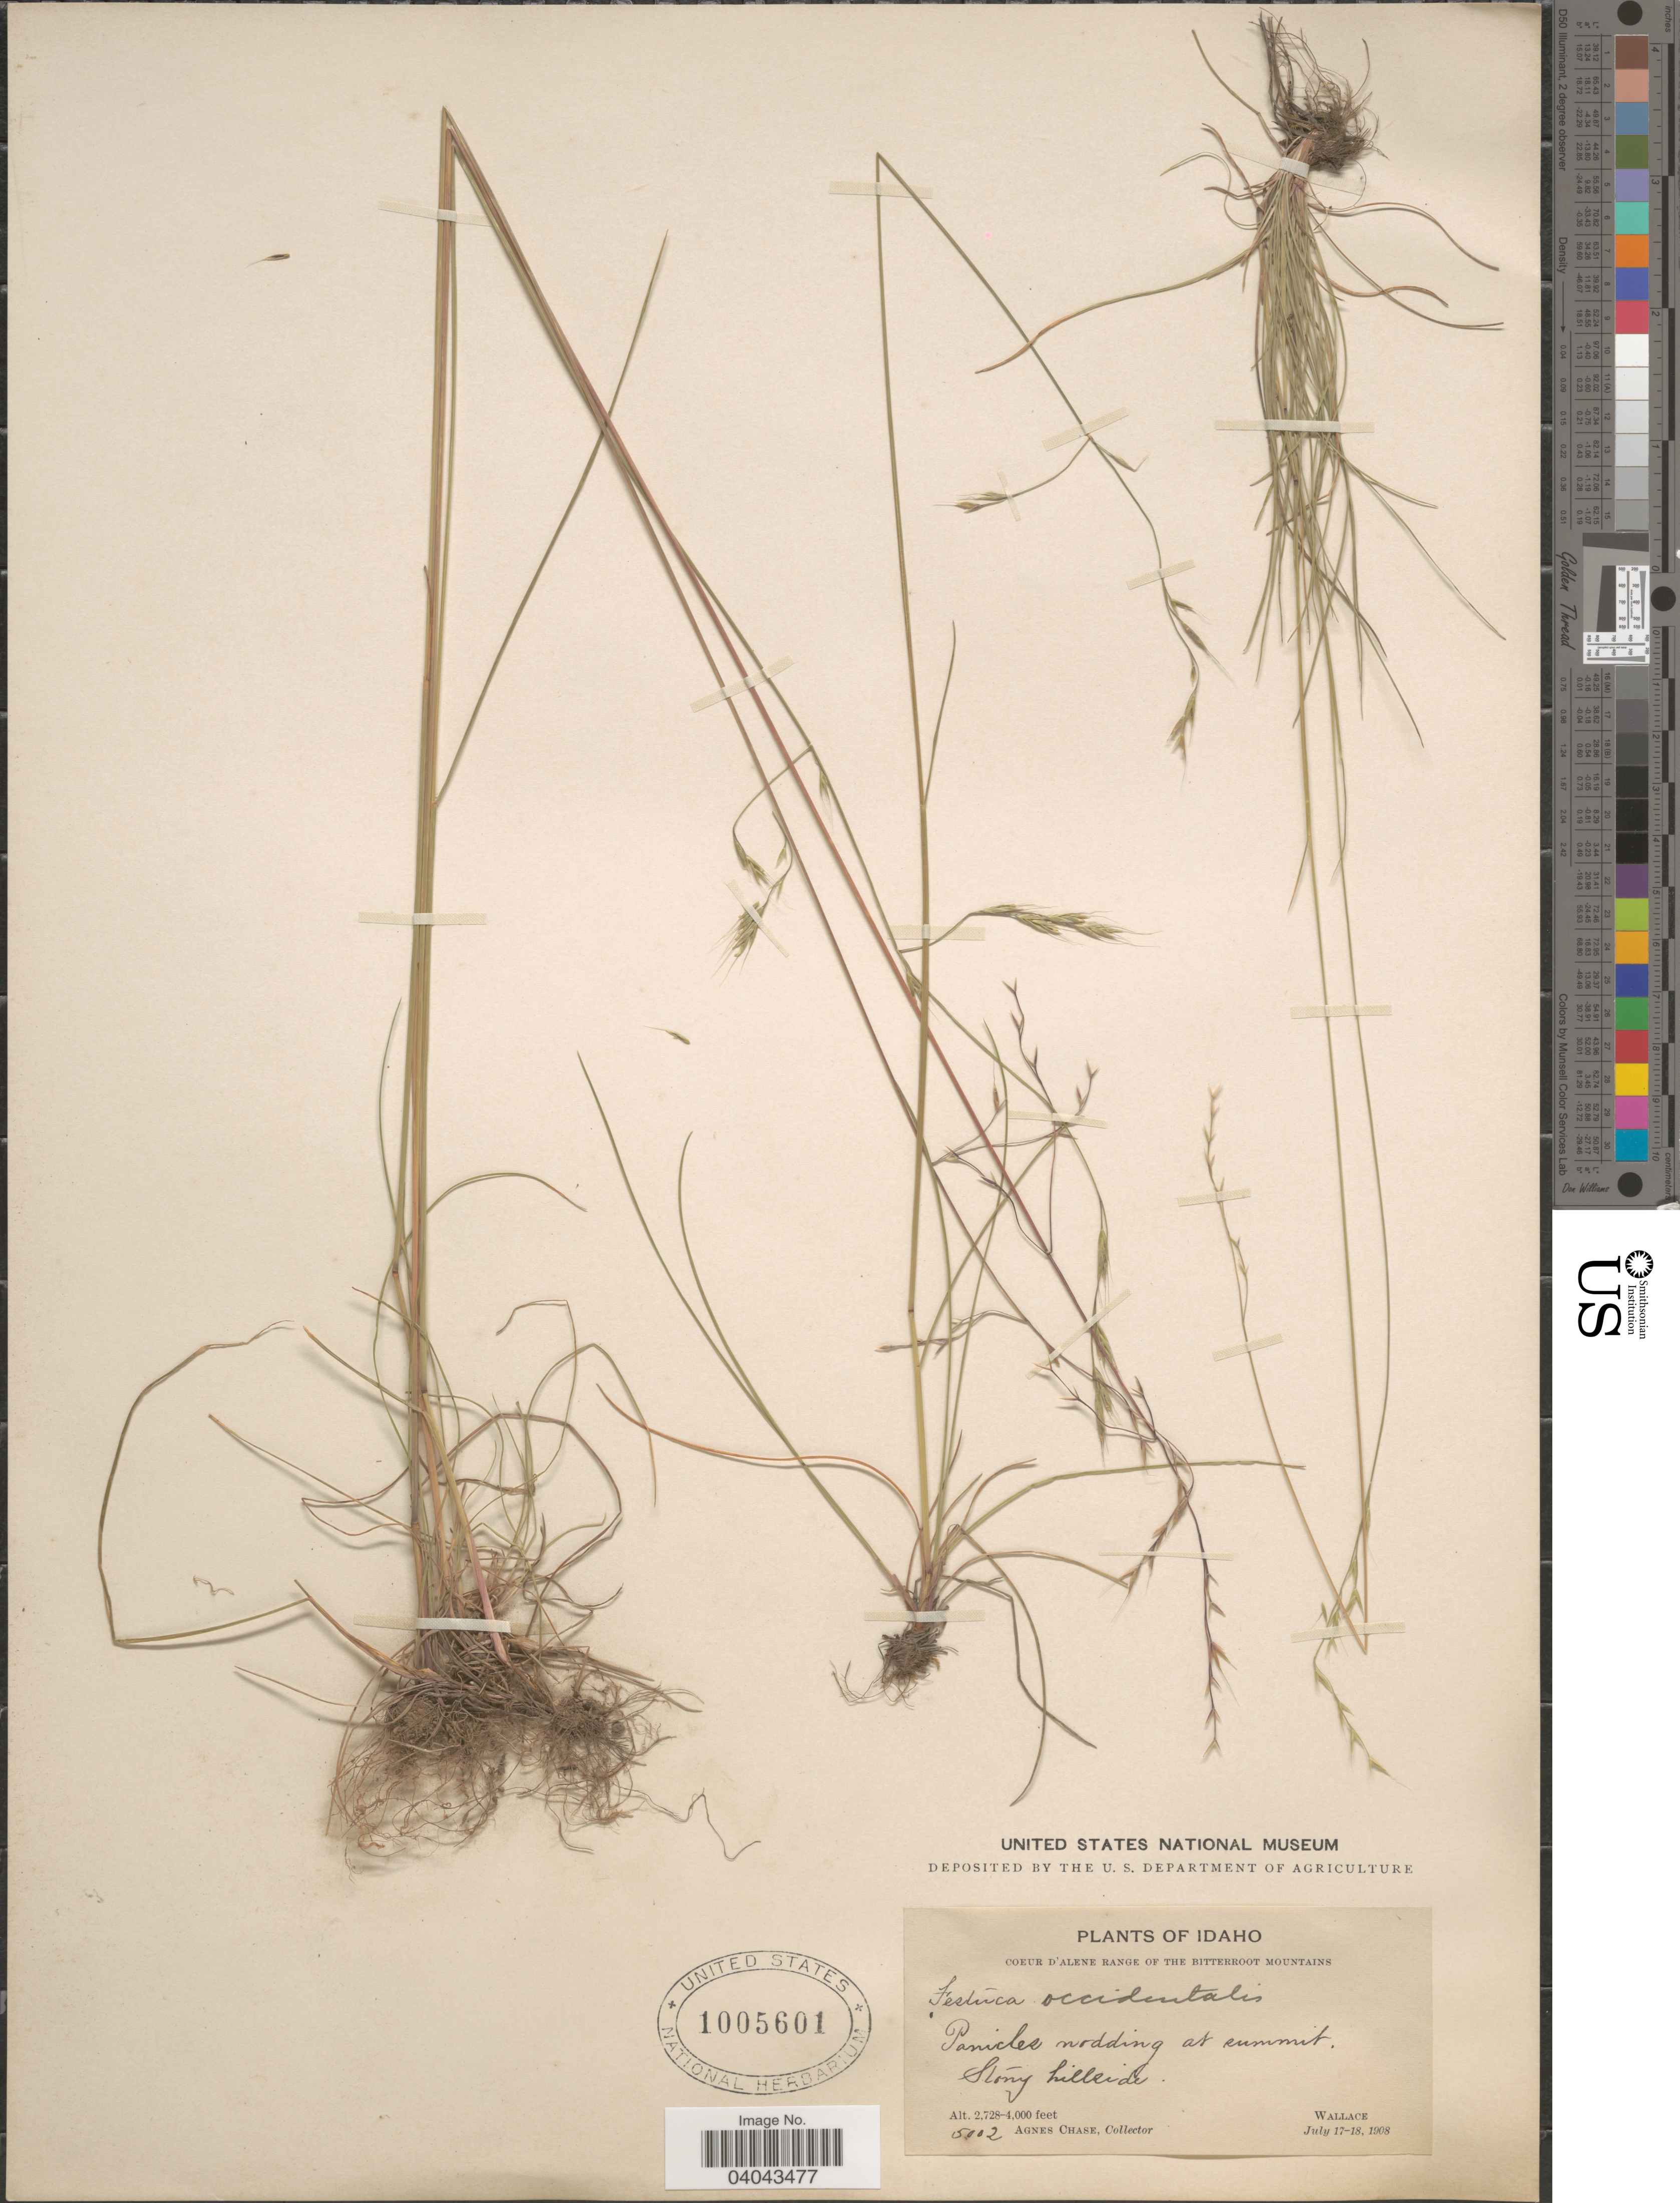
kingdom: Plantae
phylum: Tracheophyta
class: Liliopsida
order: Poales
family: Poaceae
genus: Festuca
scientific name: Festuca occidentalis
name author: Hook.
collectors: A. Chase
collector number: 5002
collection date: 1908-07-17/1908-07-18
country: United States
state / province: Idaho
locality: Coeur d' Alene Range of the Bitterroot Mountains. Wallace.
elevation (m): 831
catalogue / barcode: US 1005601